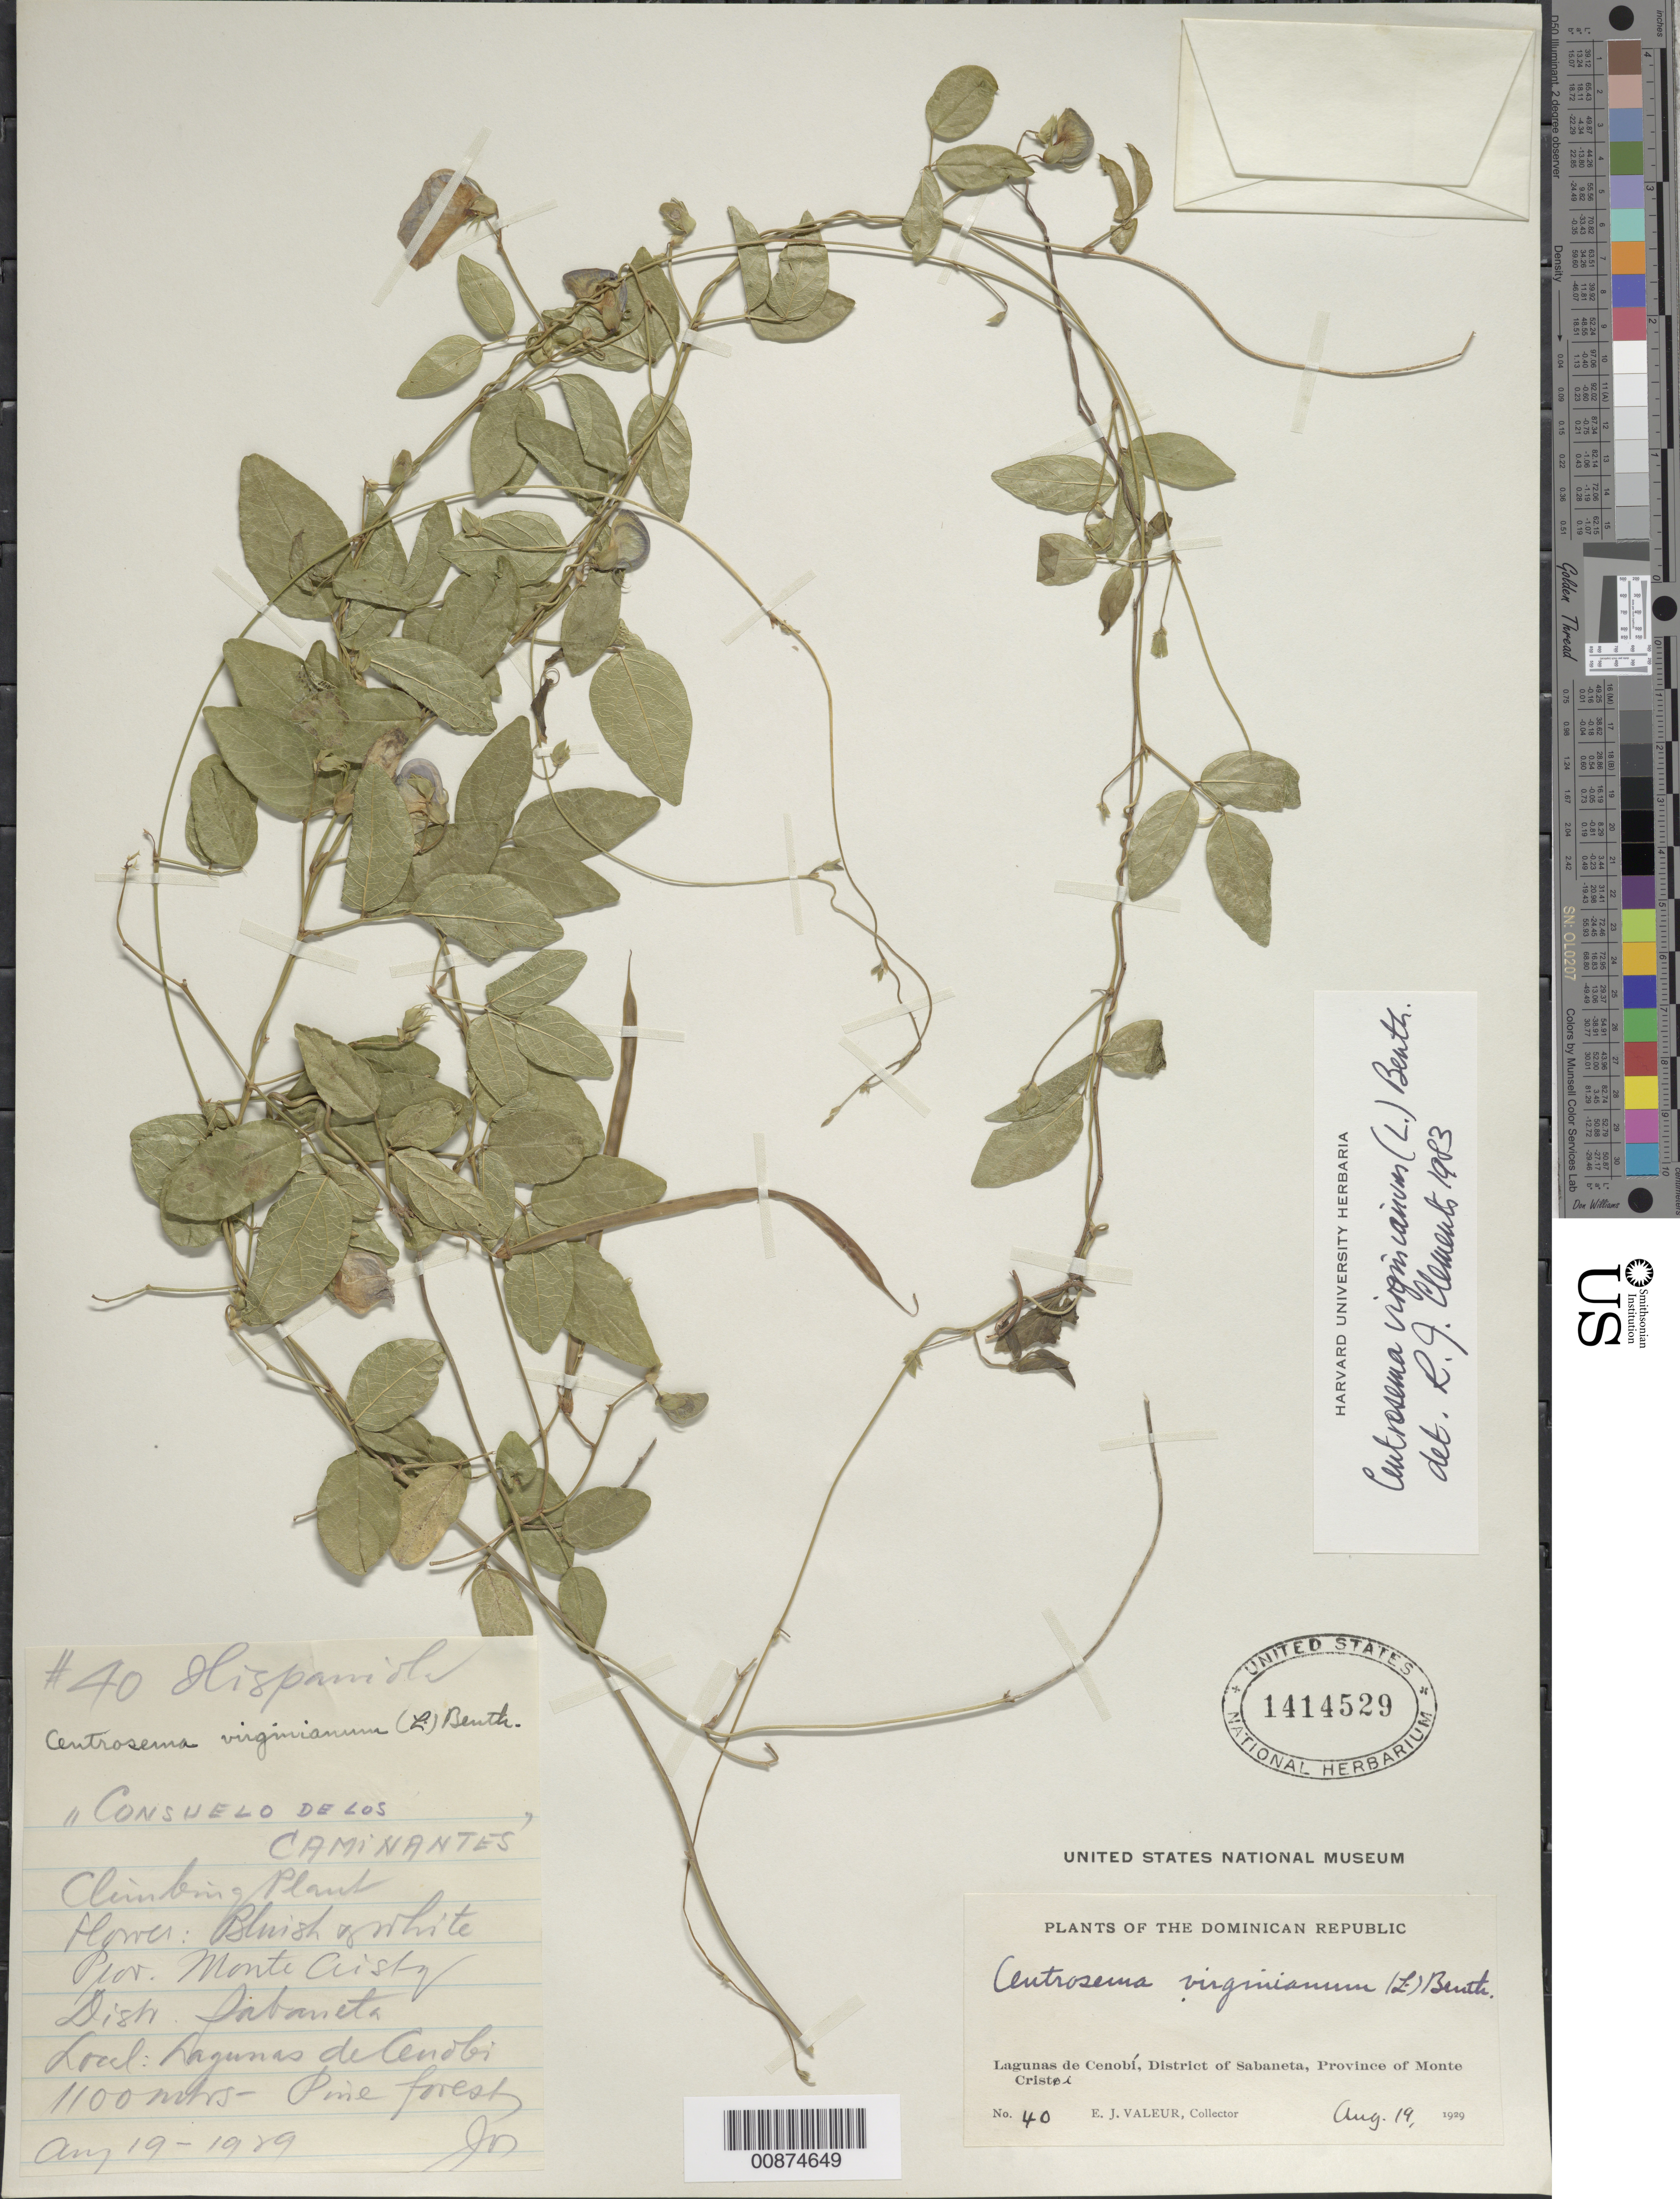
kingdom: Plantae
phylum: Tracheophyta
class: Magnoliopsida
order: Fabales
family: Fabaceae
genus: Centrosema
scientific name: Centrosema virginianum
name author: (L.) Benth.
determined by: Clements, R. J.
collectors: E. Valeur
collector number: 40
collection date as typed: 19 Aug 1929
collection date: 1929-08-19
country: Dominican Republic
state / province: Monte Cristi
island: Hispaniola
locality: Lagunas de Cenobí, District of Sabaneta.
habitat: Pine forest.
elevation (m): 1100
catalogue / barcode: US 1414529